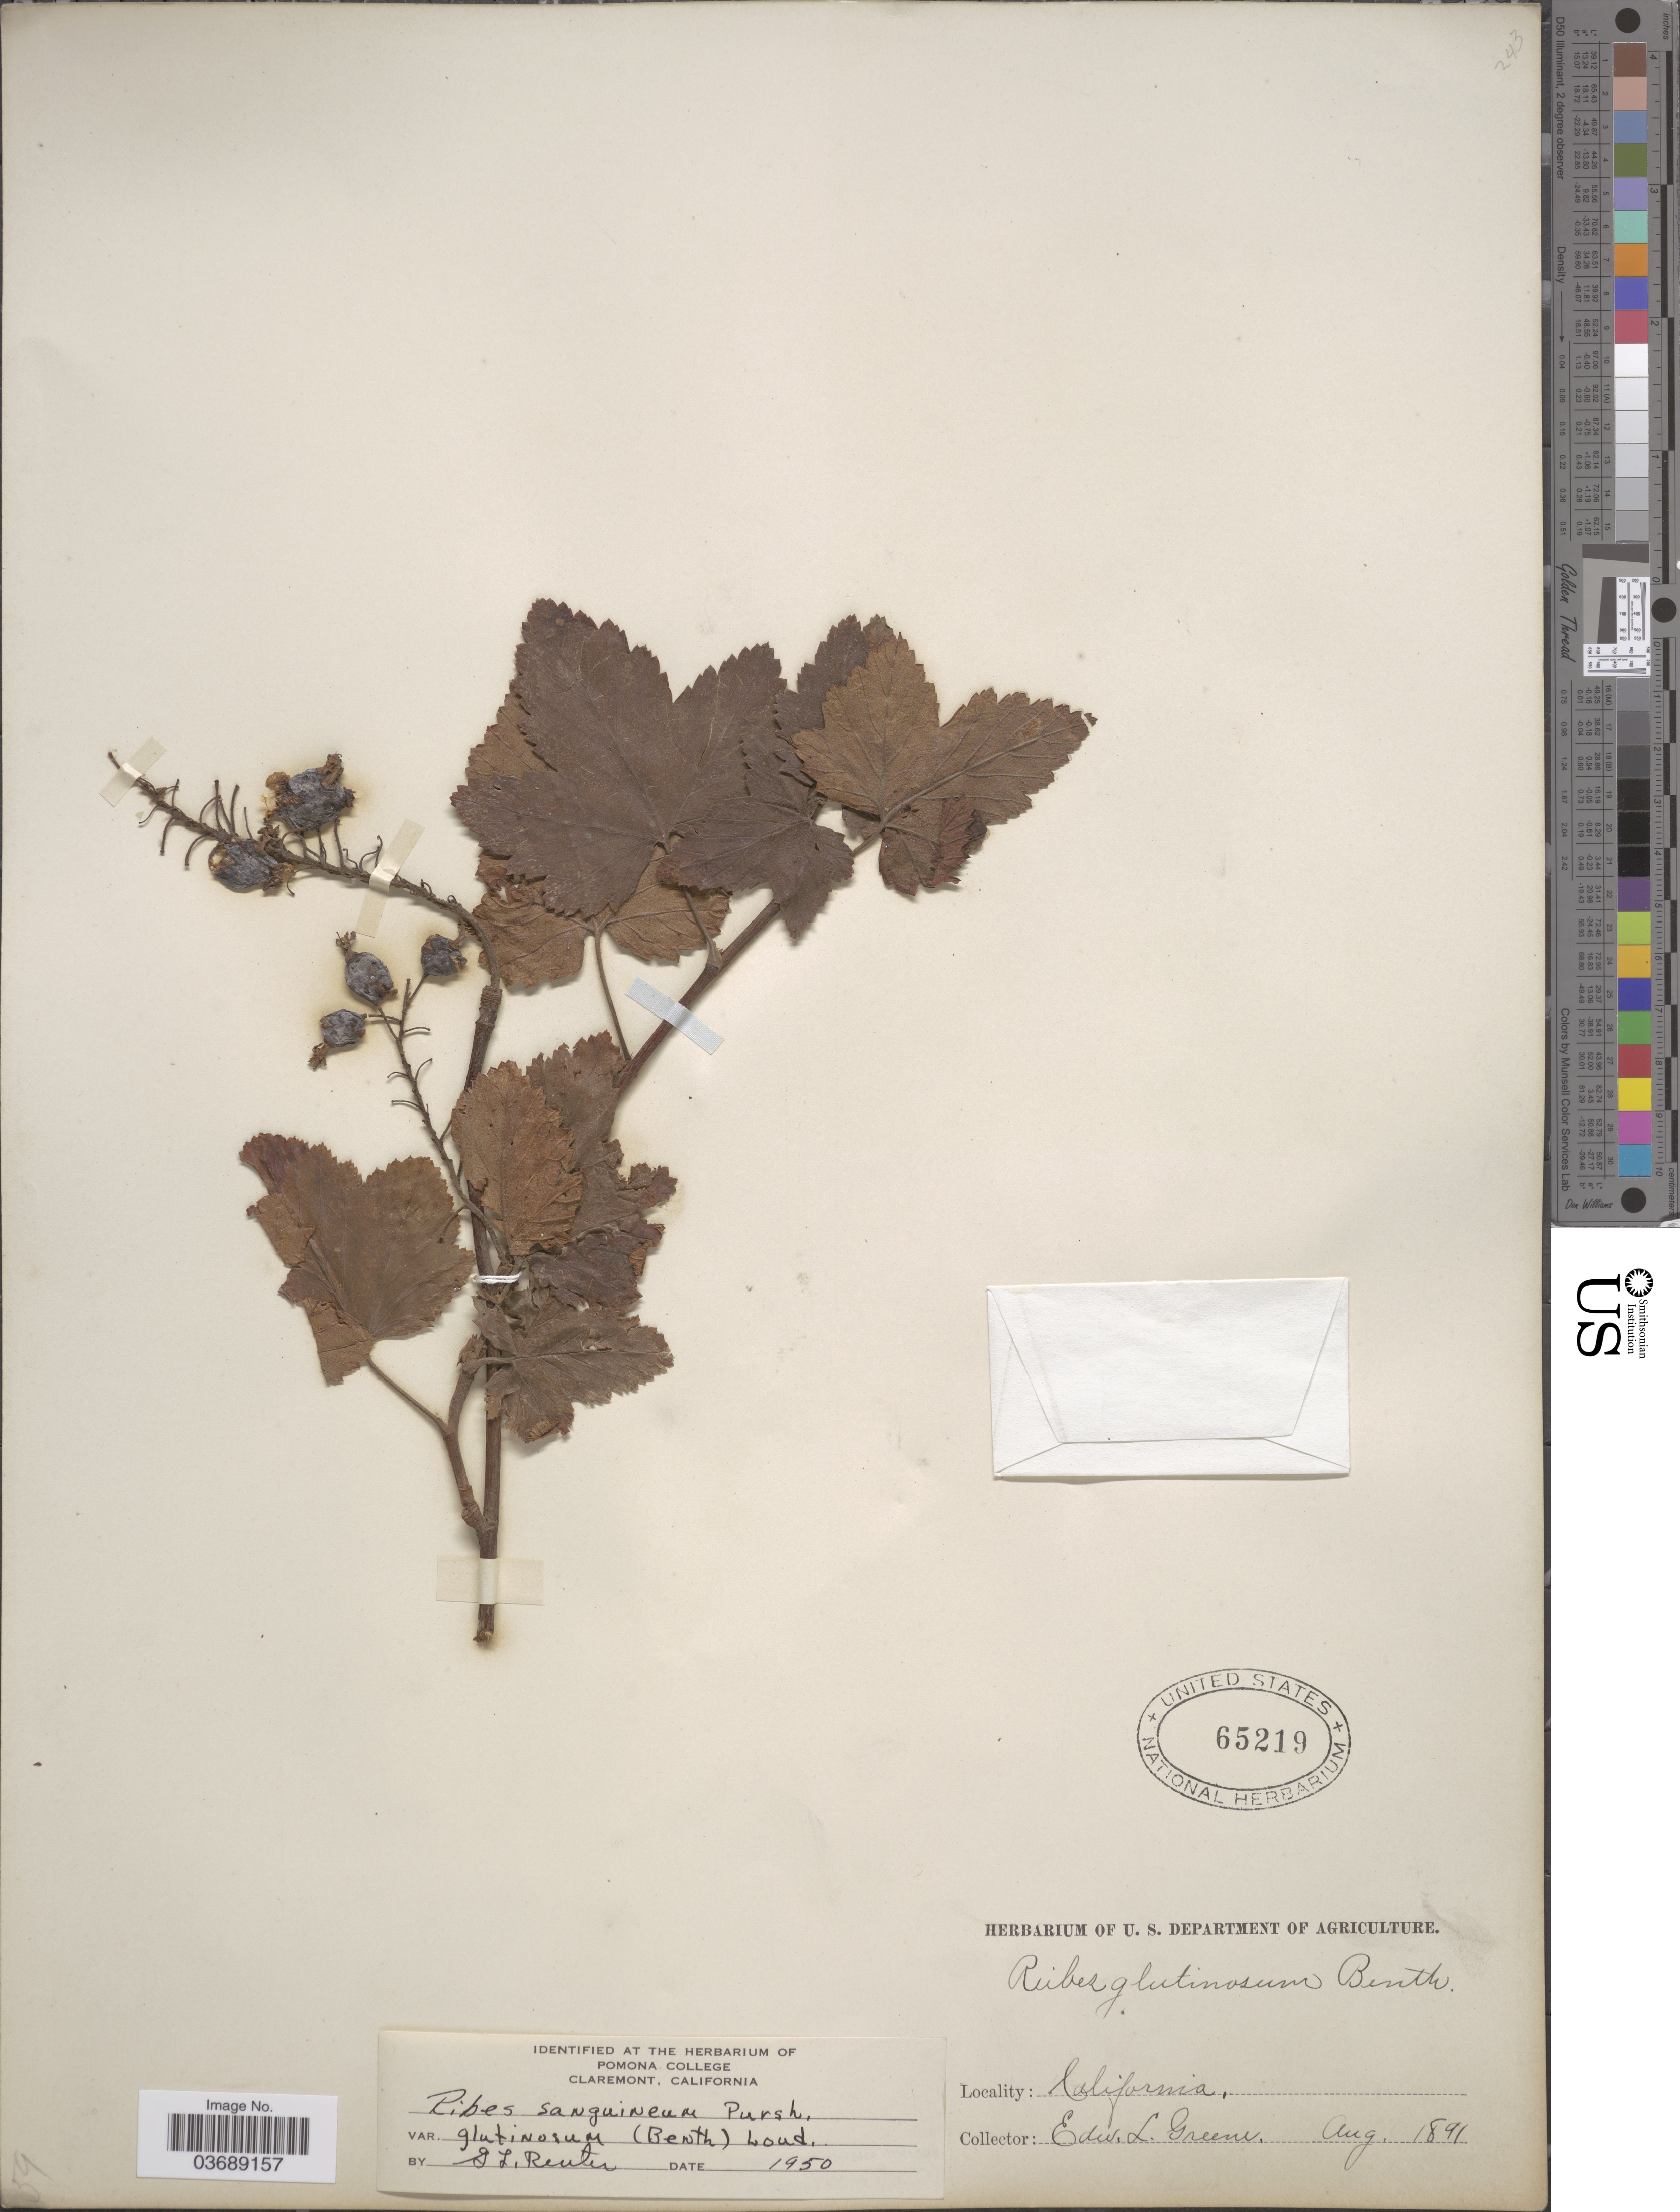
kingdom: Plantae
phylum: Tracheophyta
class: Magnoliopsida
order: Saxifragales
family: Grossulariaceae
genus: Ribes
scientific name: Ribes sanguineum var. glutinosum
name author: (Benth.) Loudon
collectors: E. L. Greene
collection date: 1891-08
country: United States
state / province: California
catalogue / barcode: US 65219